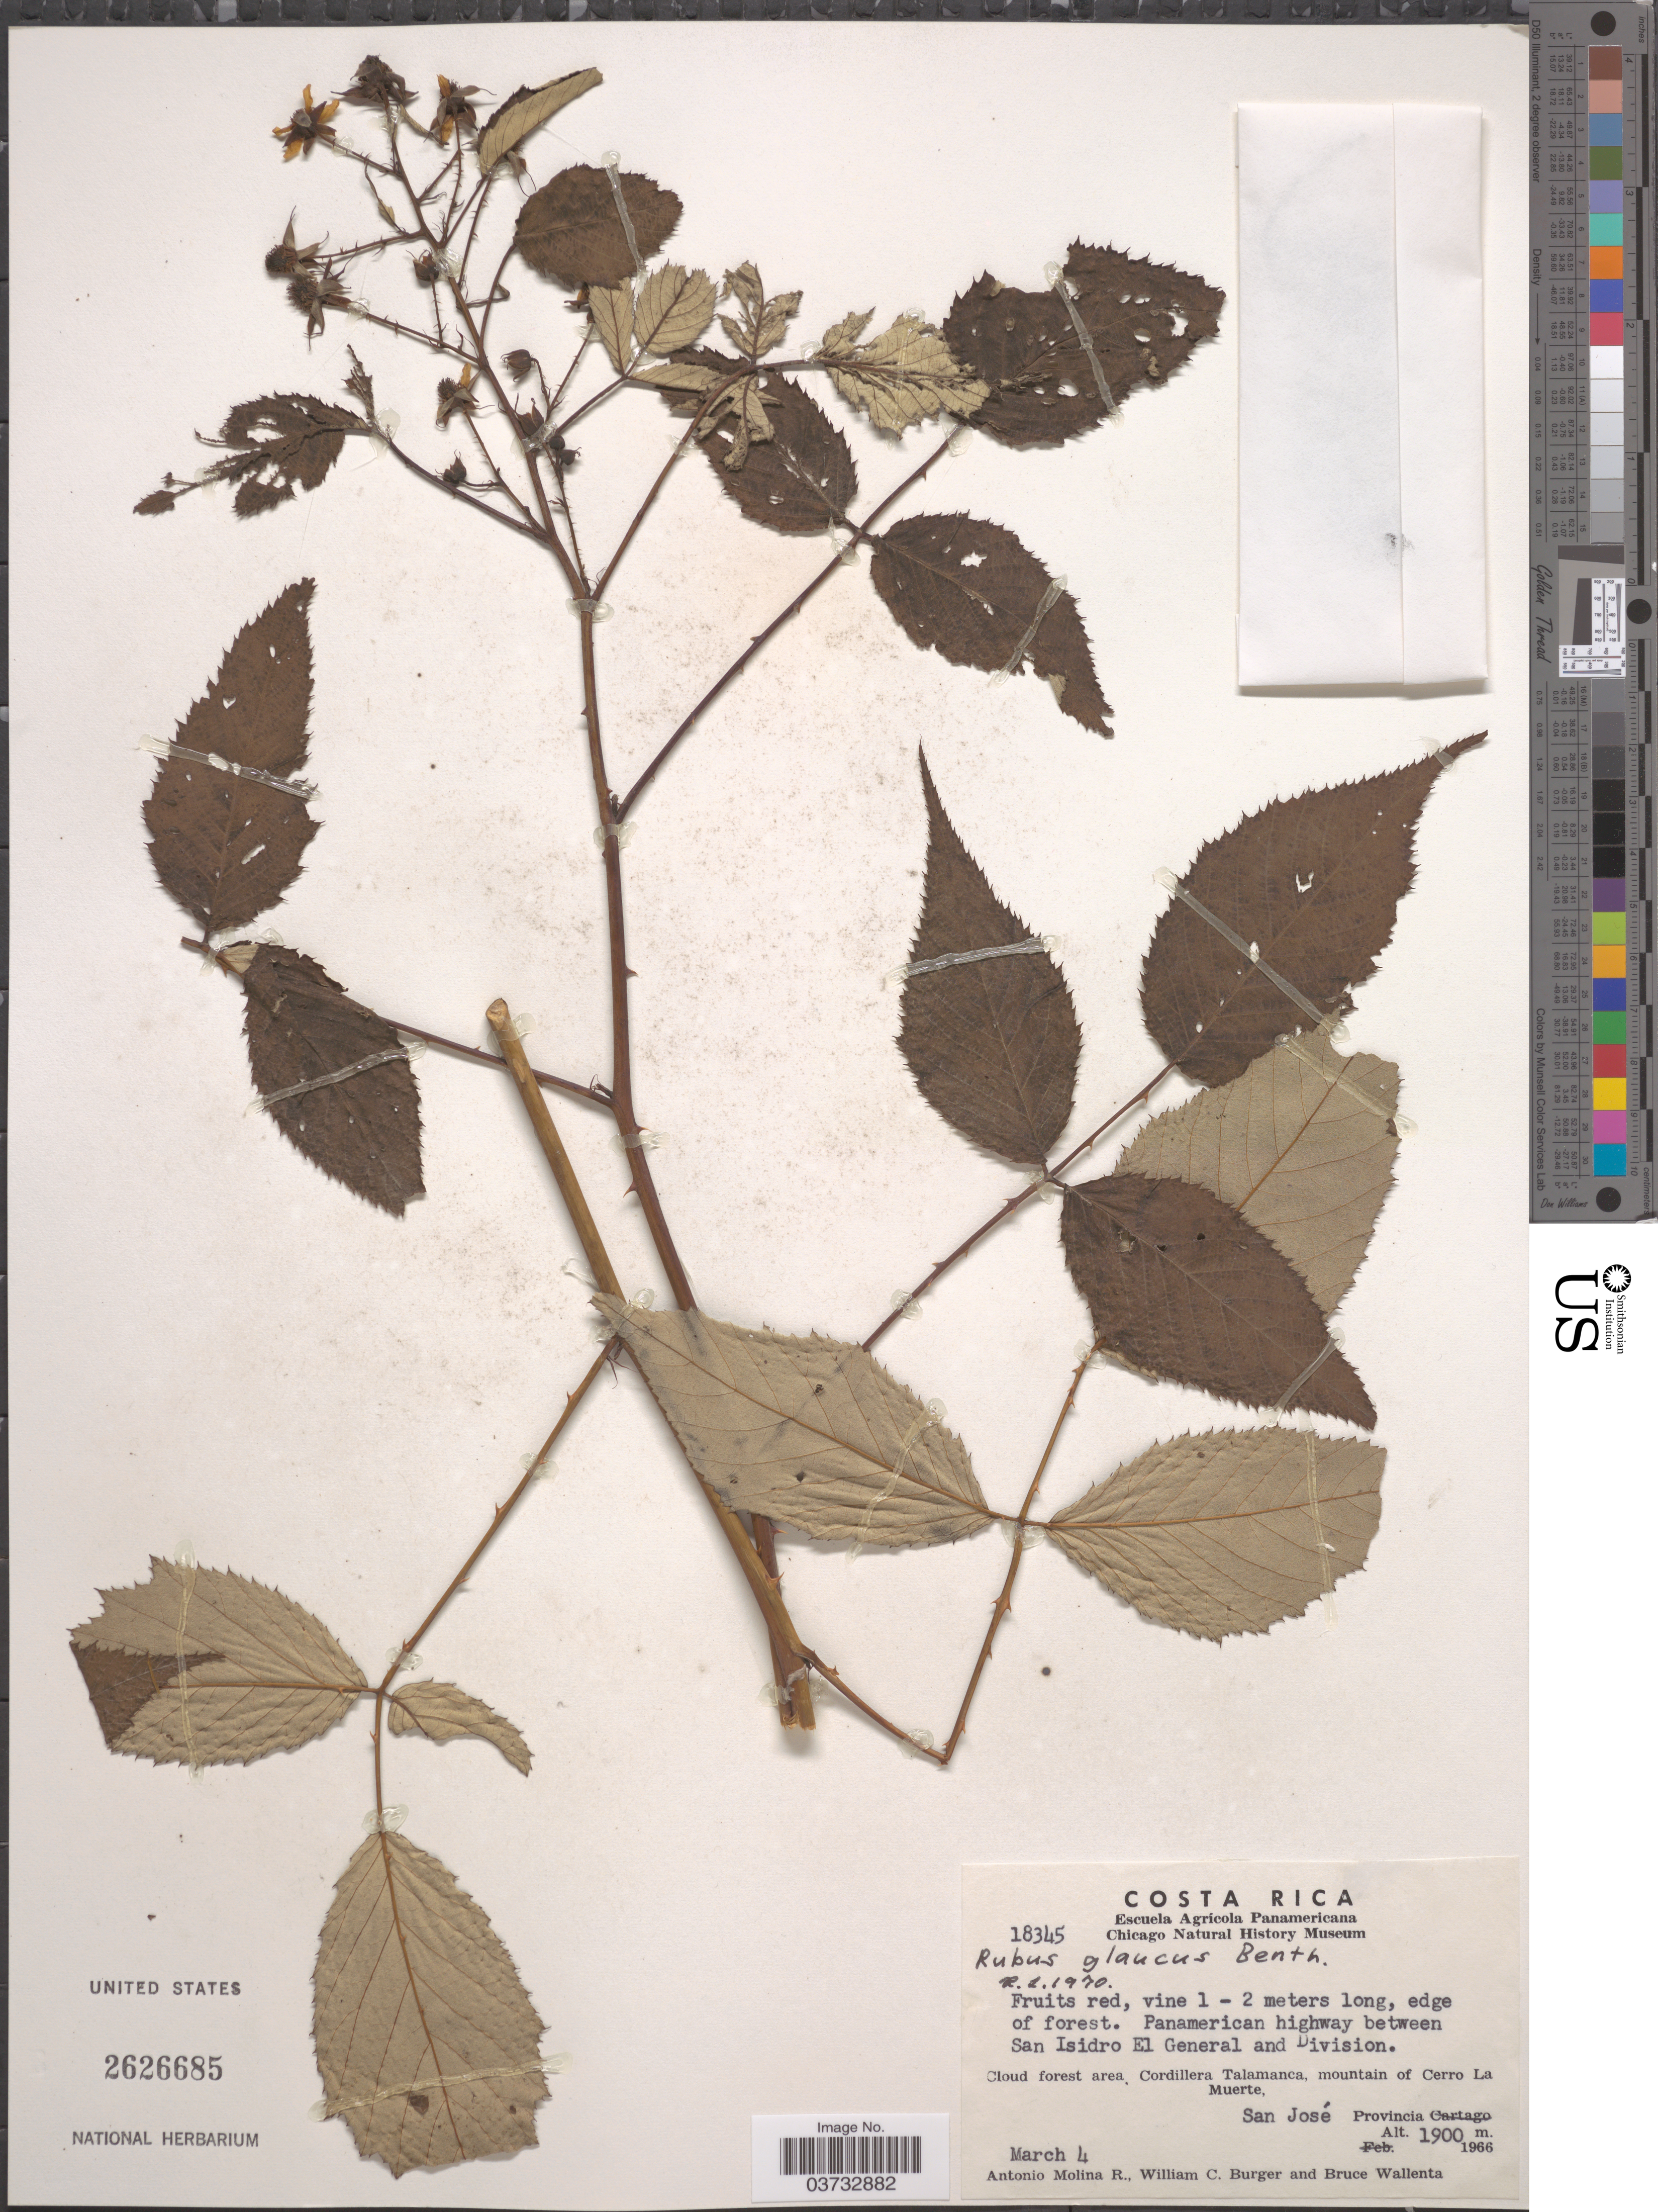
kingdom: Plantae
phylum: Tracheophyta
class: Magnoliopsida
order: Rosales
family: Rosaceae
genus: Rubus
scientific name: Rubus glaucus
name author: Benth.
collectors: A. Molina R., W. Burger & B. Wallenta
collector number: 18345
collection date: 1966-03-04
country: Costa Rica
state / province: San José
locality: Panamerican highway between San Isidro El General and Division. Cloud forest area Cordillera Talamanca, mountain of Cerro La Muerte.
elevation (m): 1900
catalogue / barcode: US 2626685